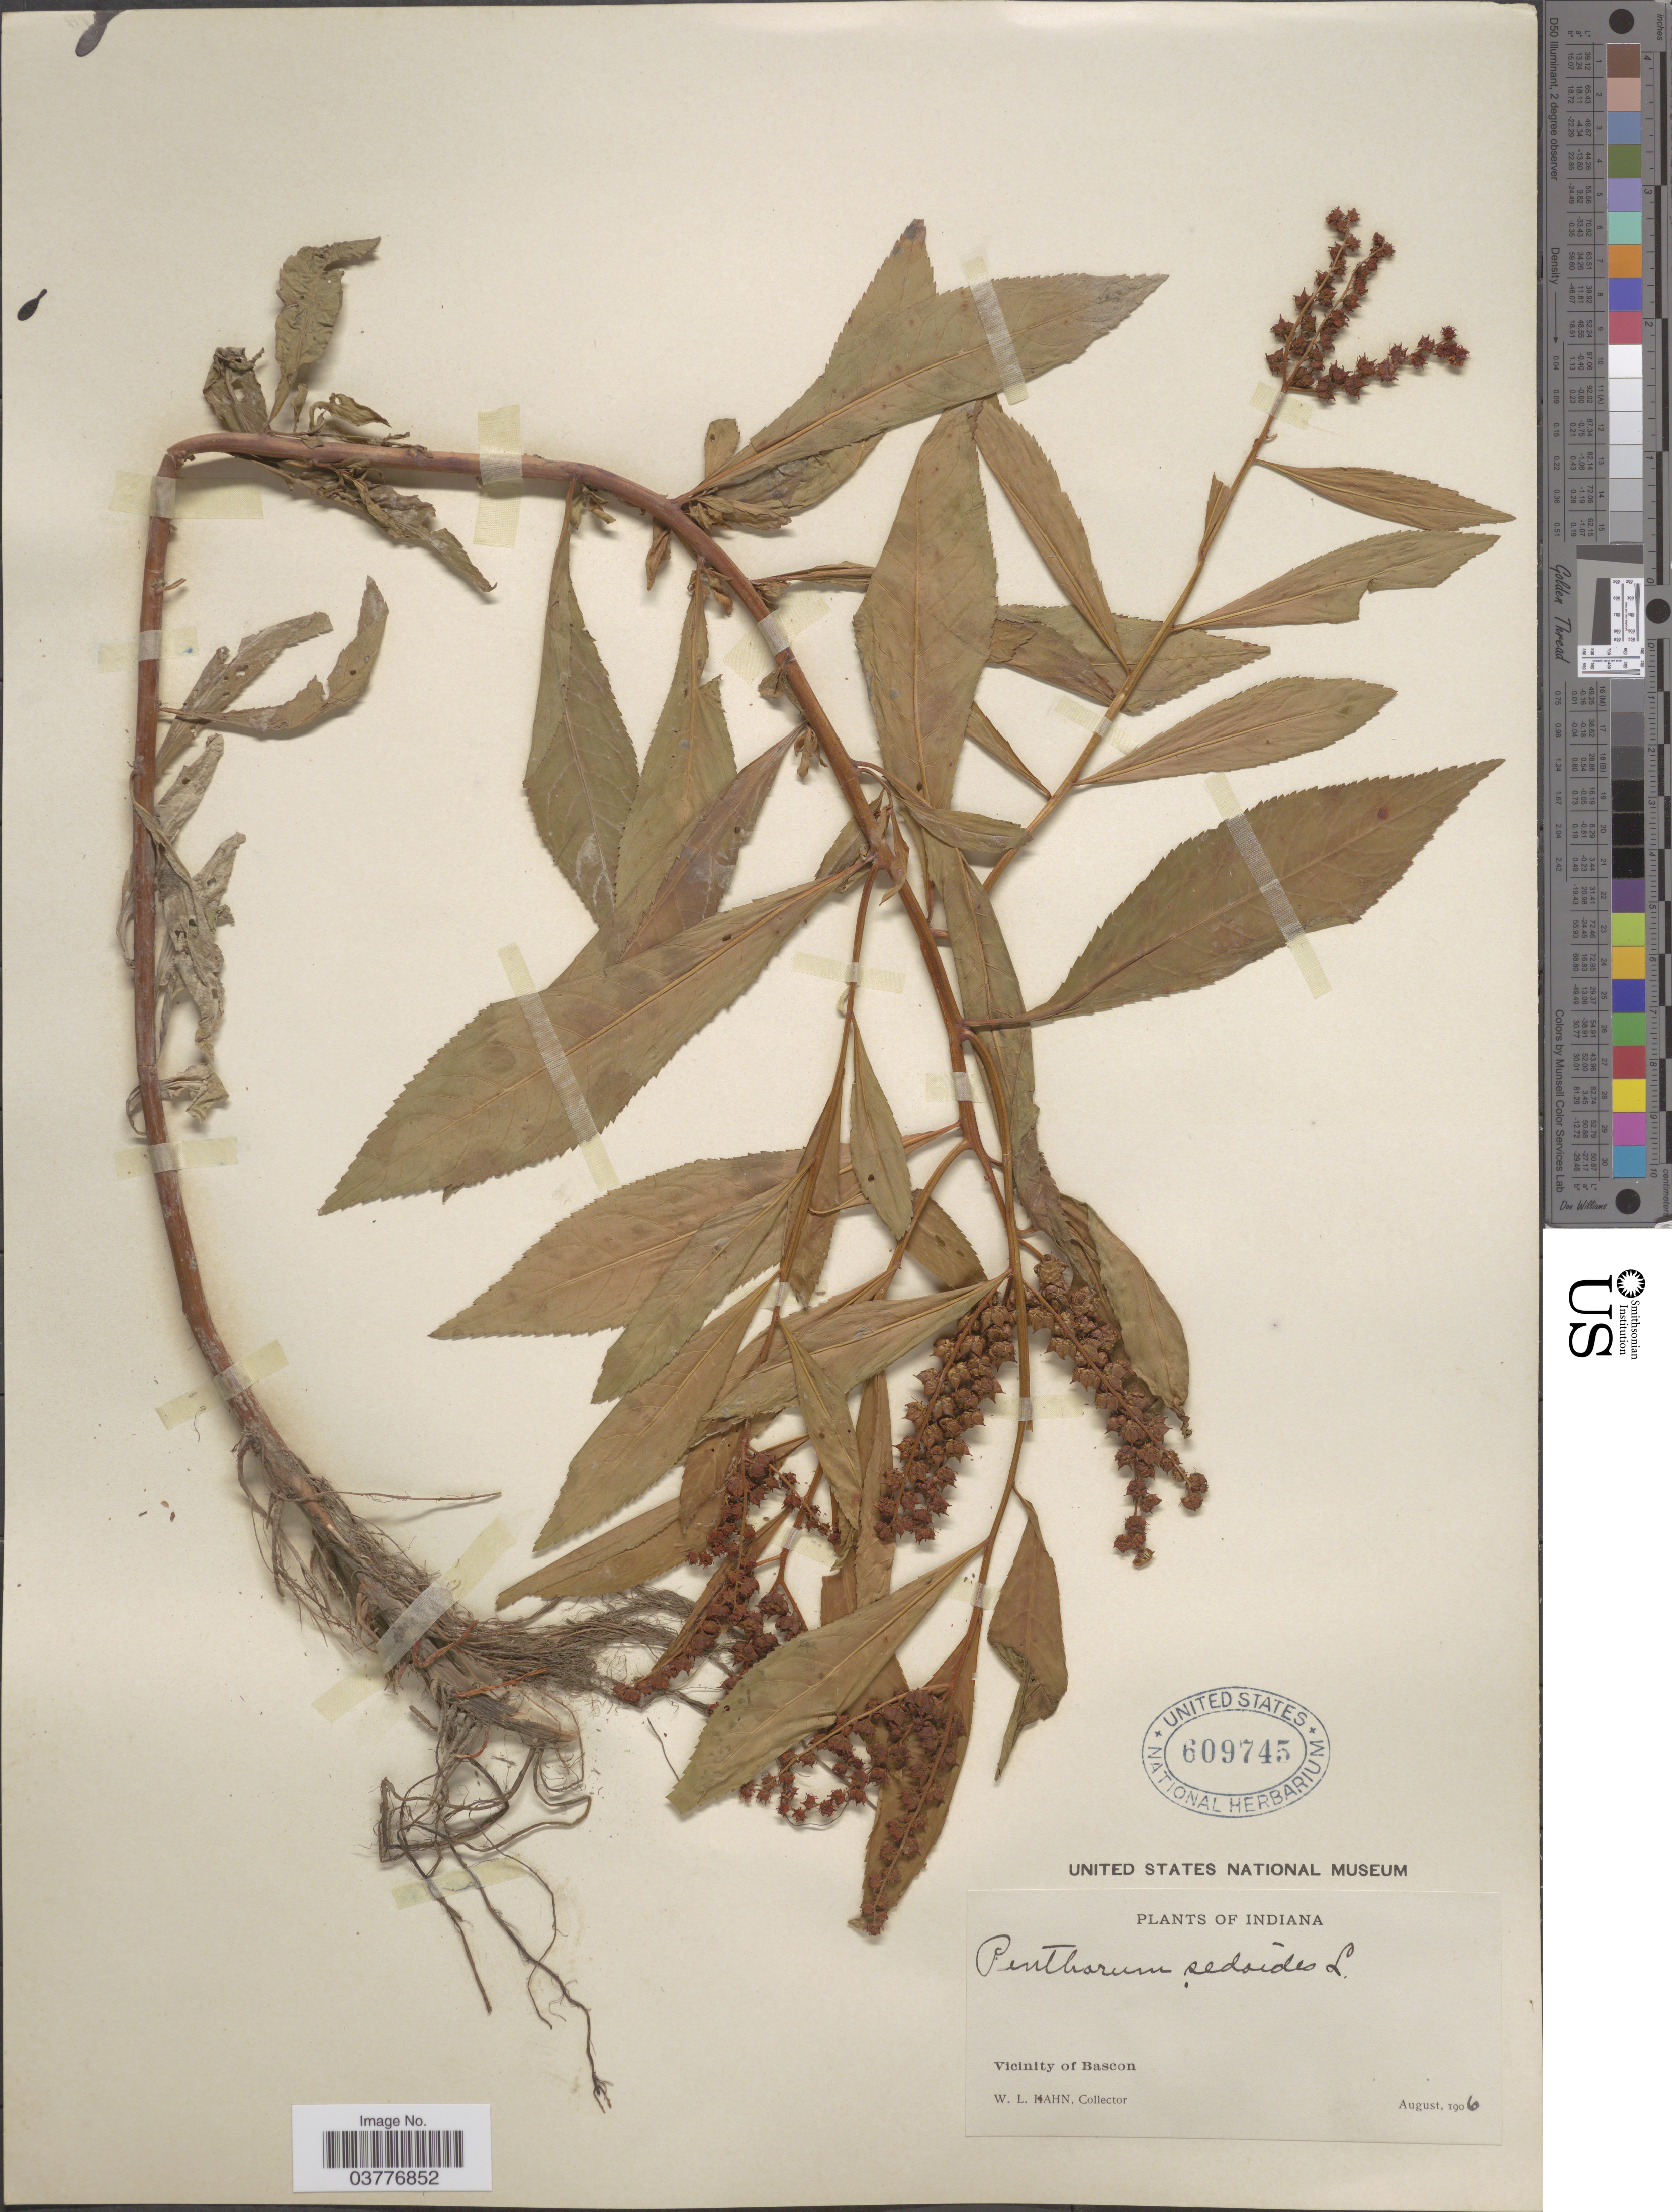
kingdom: Plantae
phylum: Tracheophyta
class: Magnoliopsida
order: Saxifragales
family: Penthoraceae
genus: Penthorum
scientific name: Penthorum sedoides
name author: L.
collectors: W. L. Hahn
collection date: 1906-08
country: United States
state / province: Indiana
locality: Vicinity of Bascon.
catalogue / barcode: US 609745